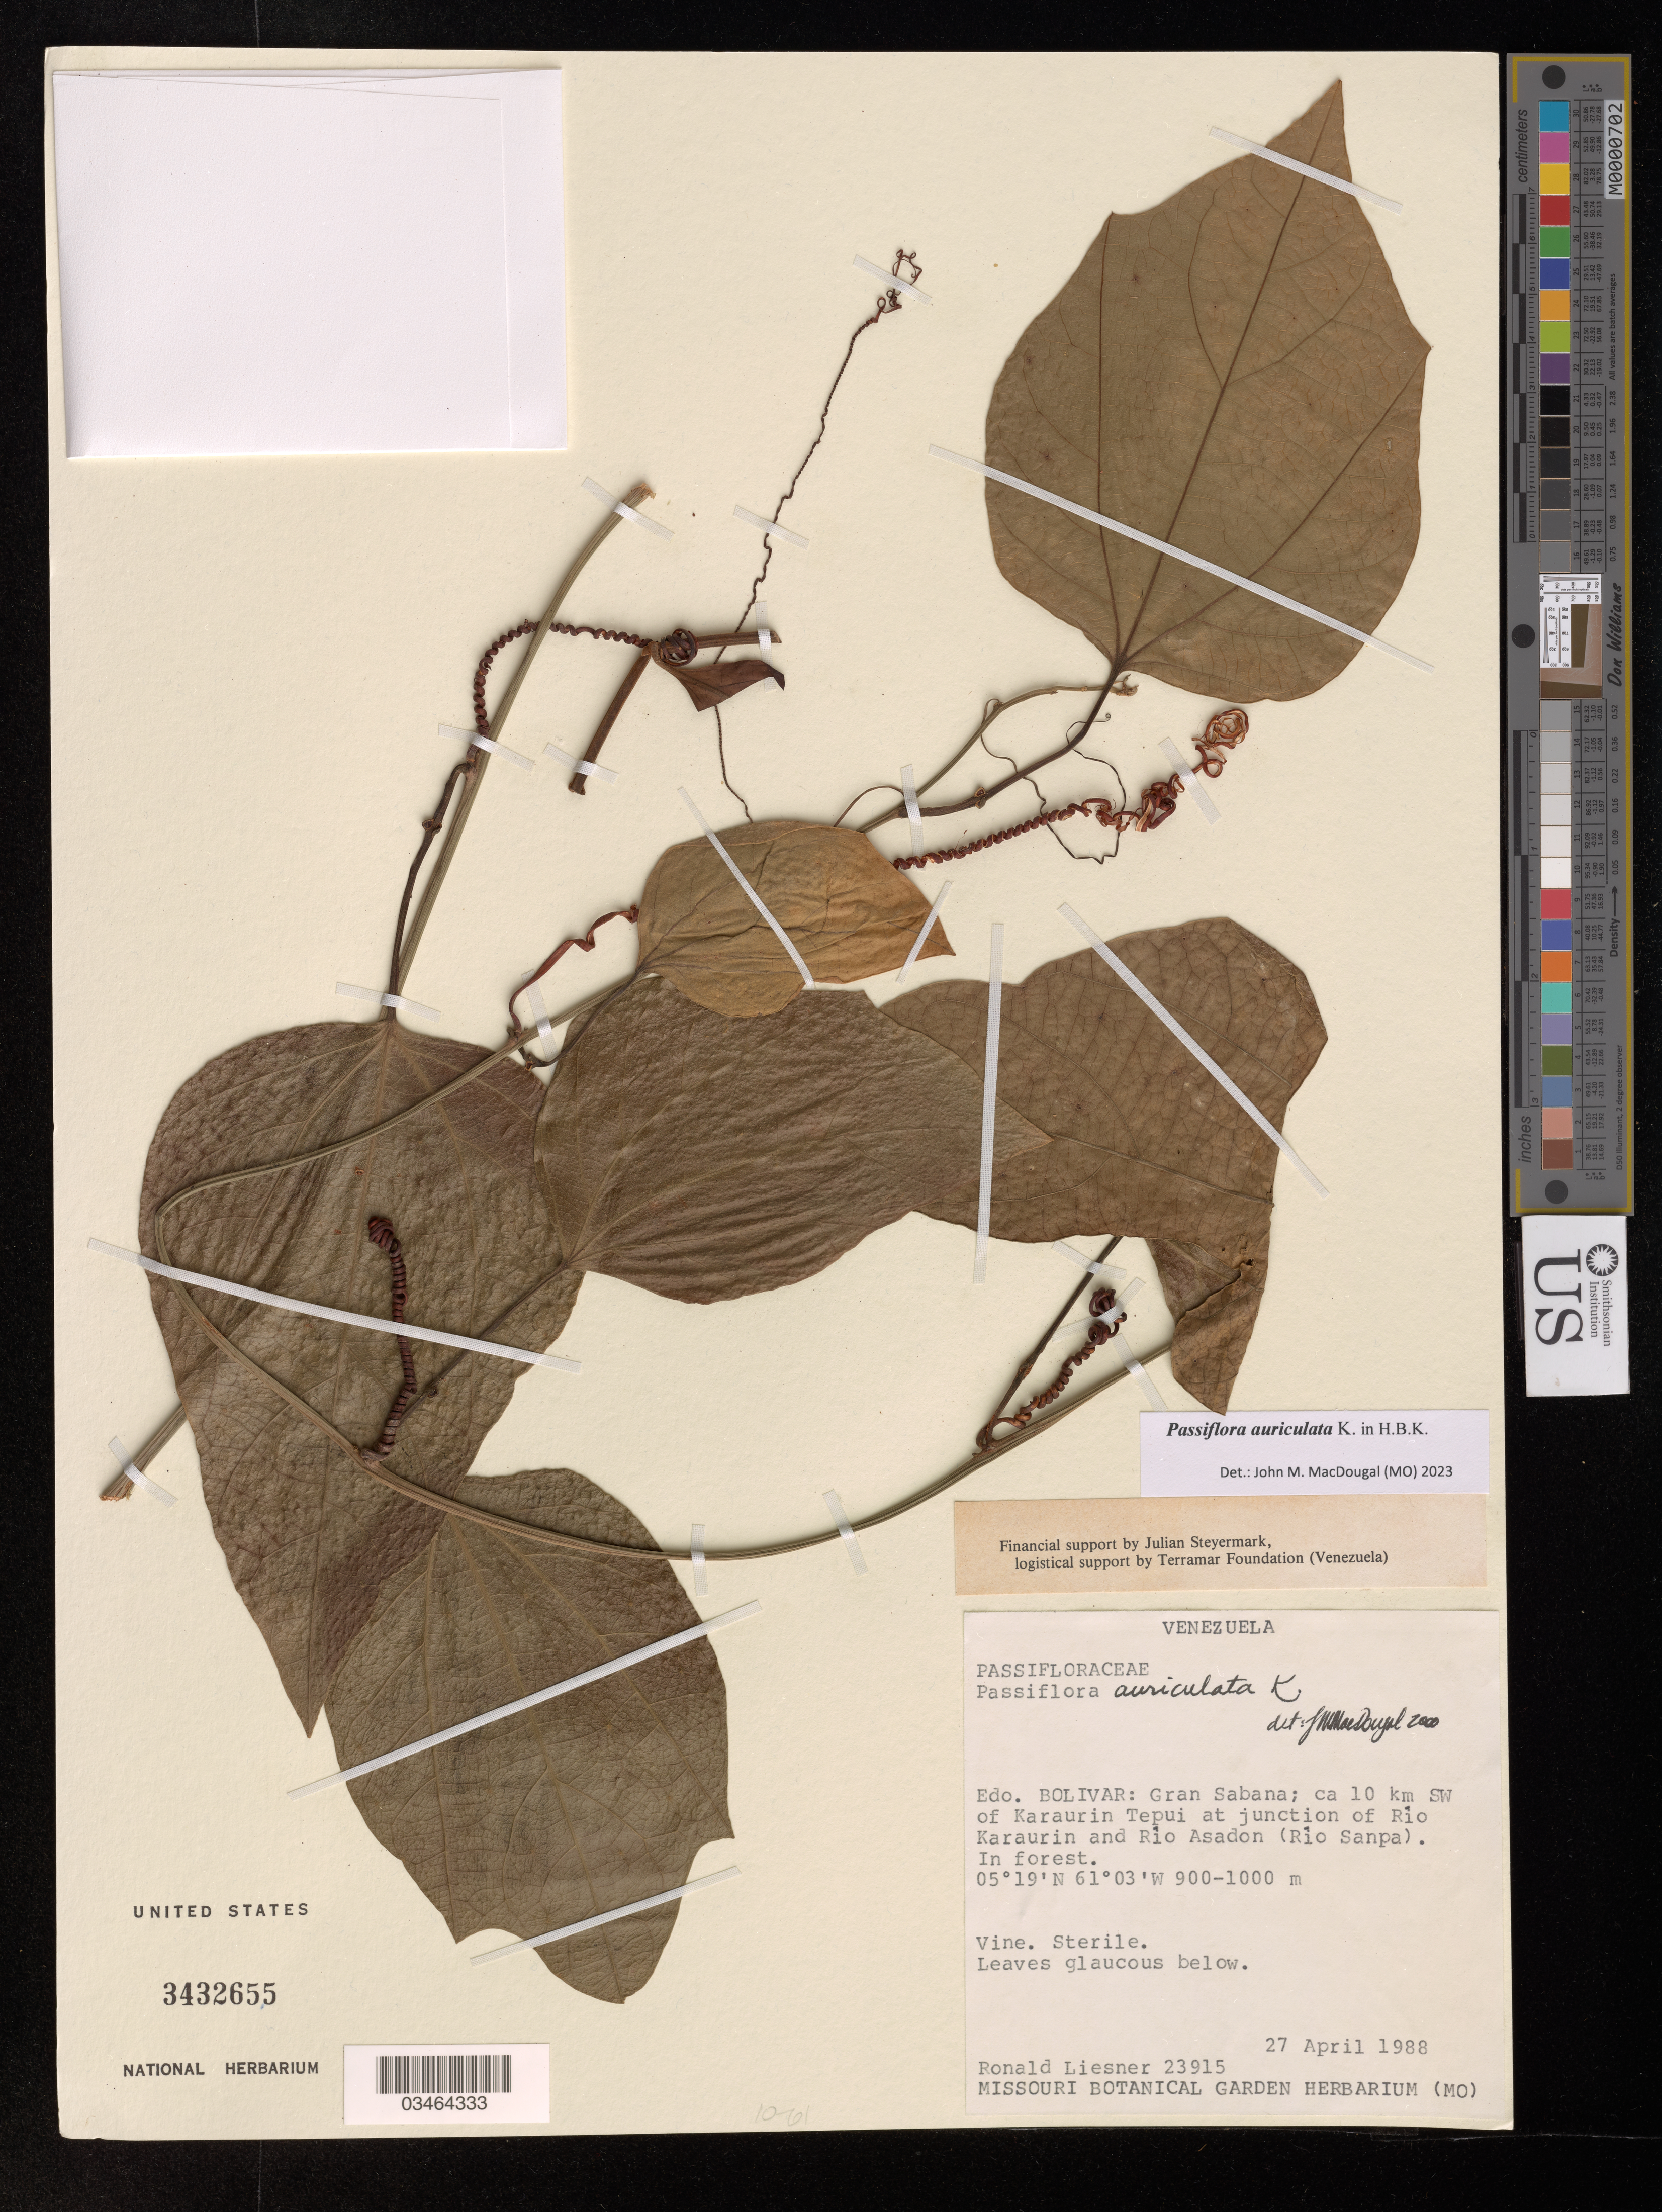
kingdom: Plantae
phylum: Tracheophyta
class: Magnoliopsida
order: Malpighiales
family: Passifloraceae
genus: Passiflora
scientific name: Passiflora auriculata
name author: Kunth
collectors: R. L. Liesner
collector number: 23915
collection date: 1988-04-27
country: Venezuela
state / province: Bolivar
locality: Gran Sabana; ca. 10 km SW of Karaurin Tepui at junction of Río Karaurin and Río Asadon (Río Sanpa).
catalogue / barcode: US 3432655